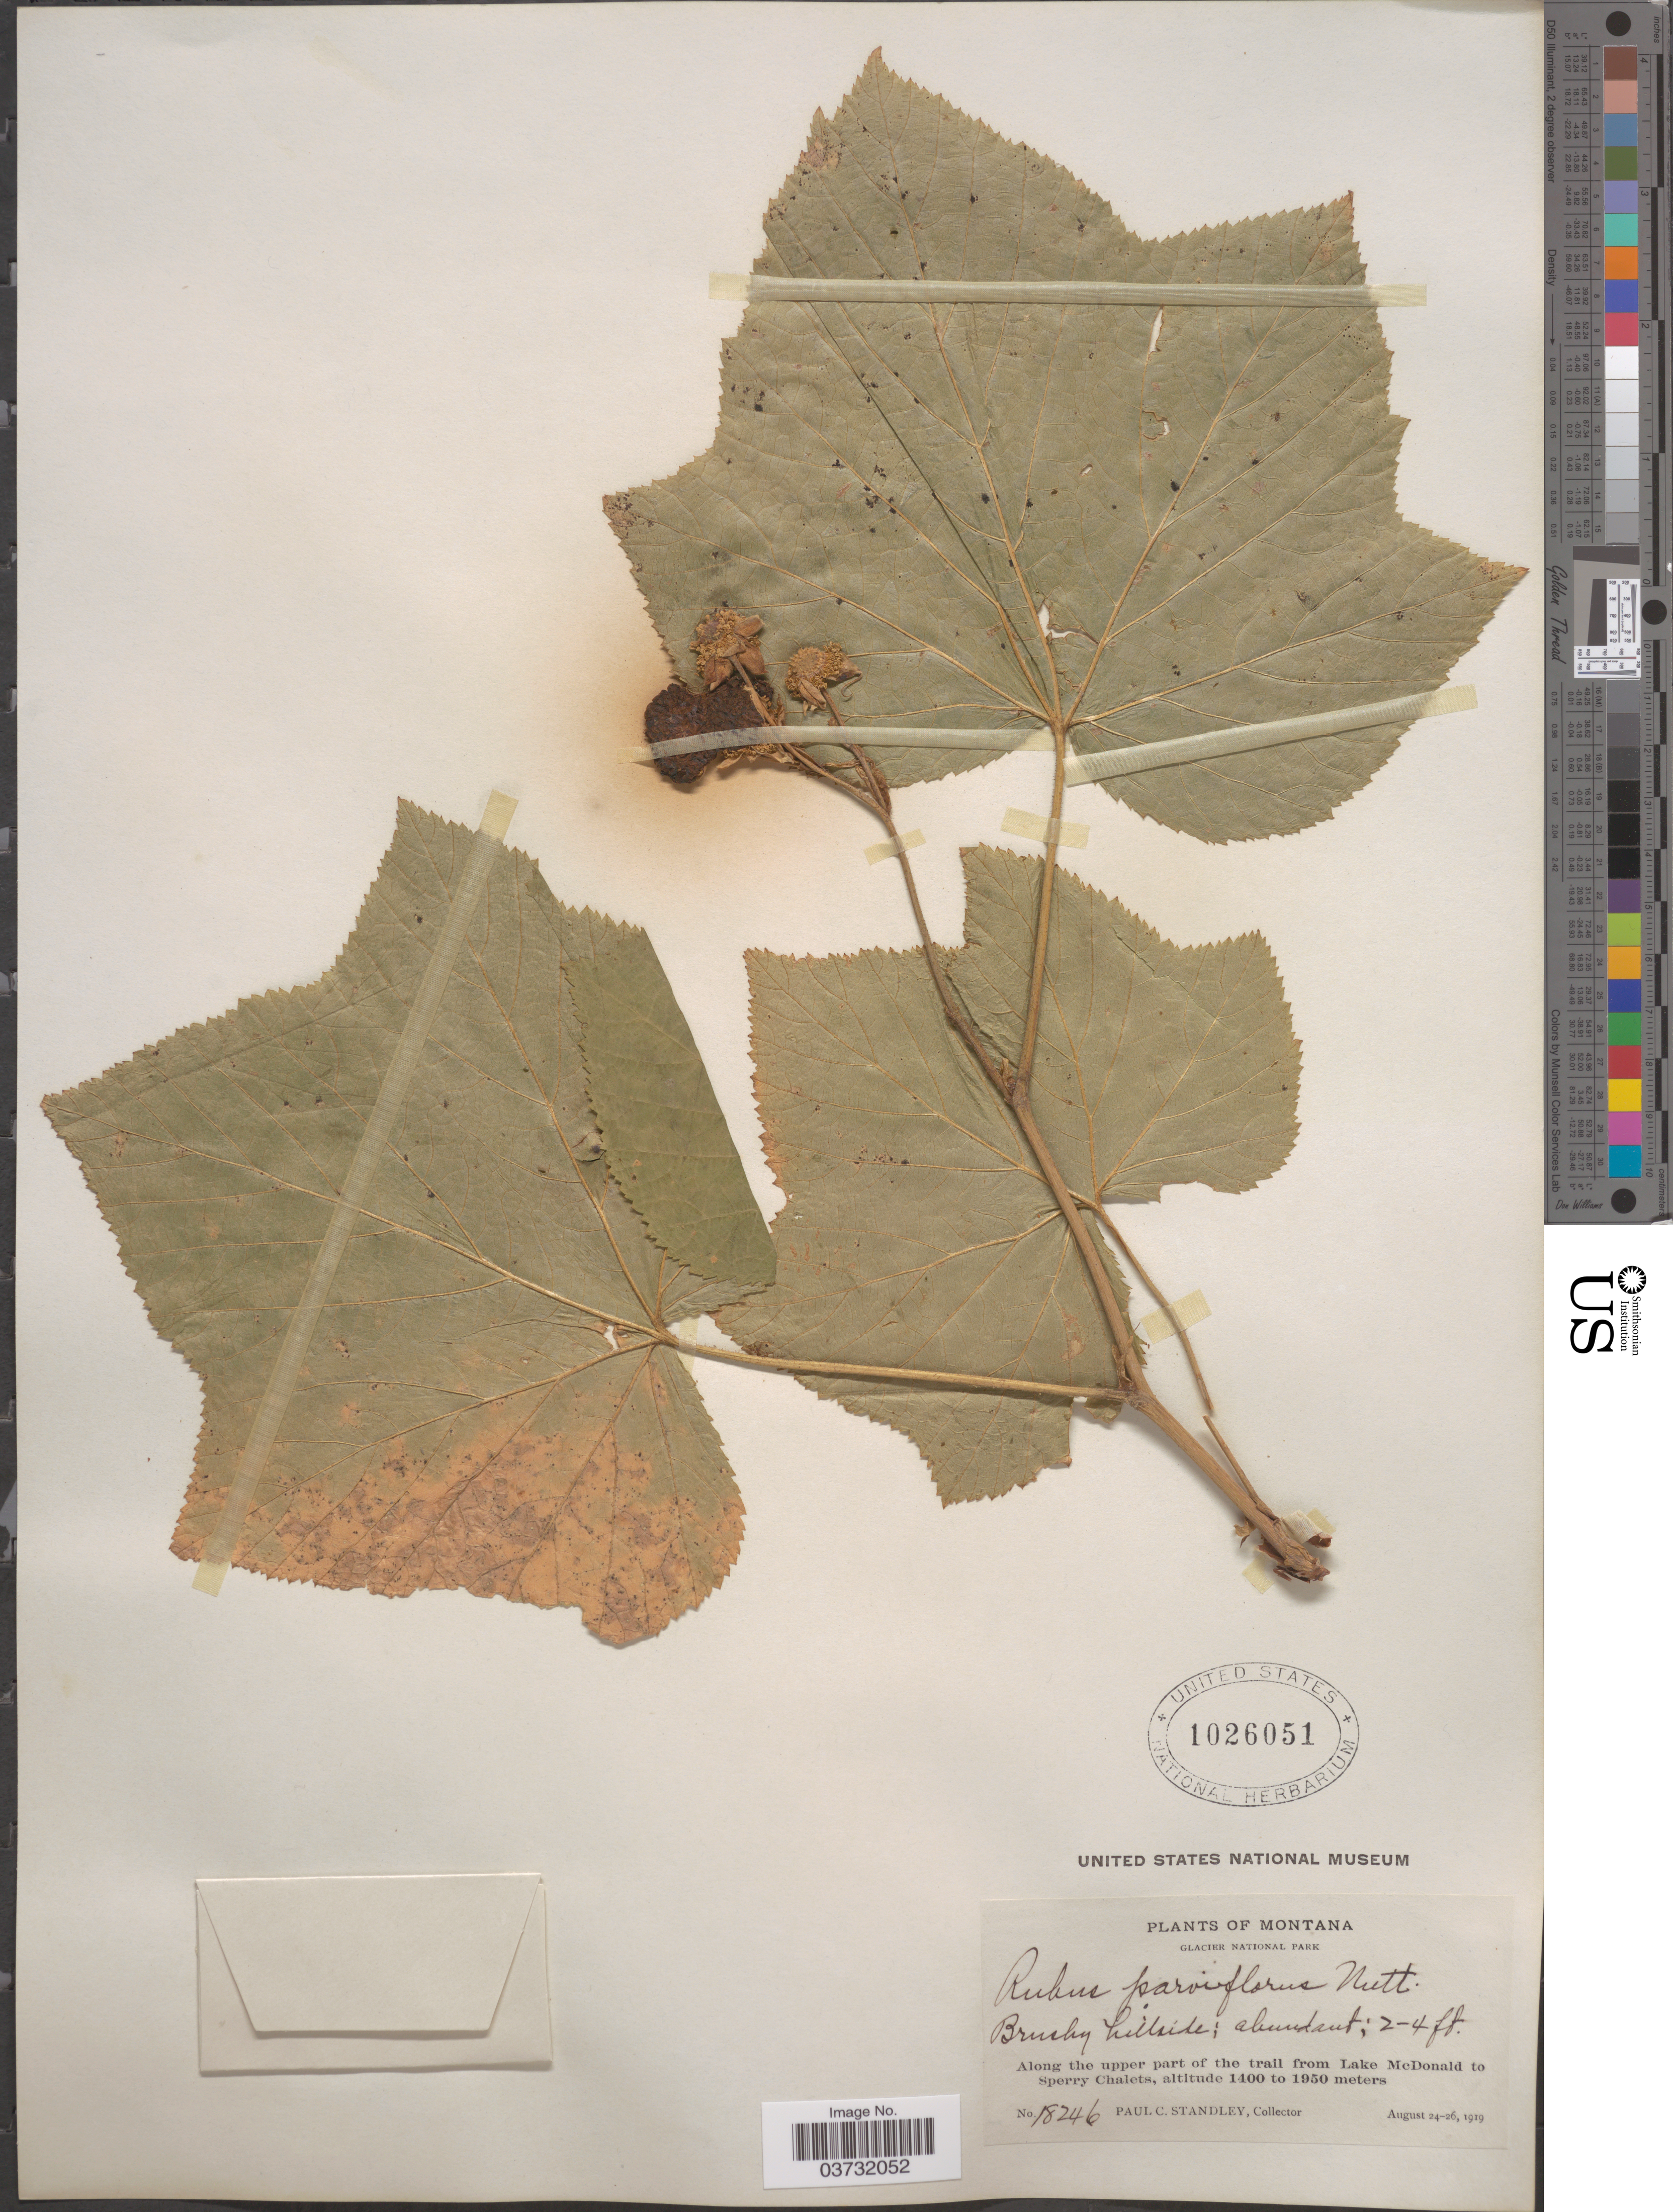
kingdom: Plantae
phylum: Tracheophyta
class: Magnoliopsida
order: Rosales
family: Rosaceae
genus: Rubus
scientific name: Rubus parviflorus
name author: Nutt.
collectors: P. C. Standley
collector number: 18246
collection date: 1919-08-24/1919-08-26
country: United States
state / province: Montana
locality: Glacier National Park. Along the upper part of the trail from Lake McDonald to Sperry Chalets.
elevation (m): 1400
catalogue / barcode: US 1026051